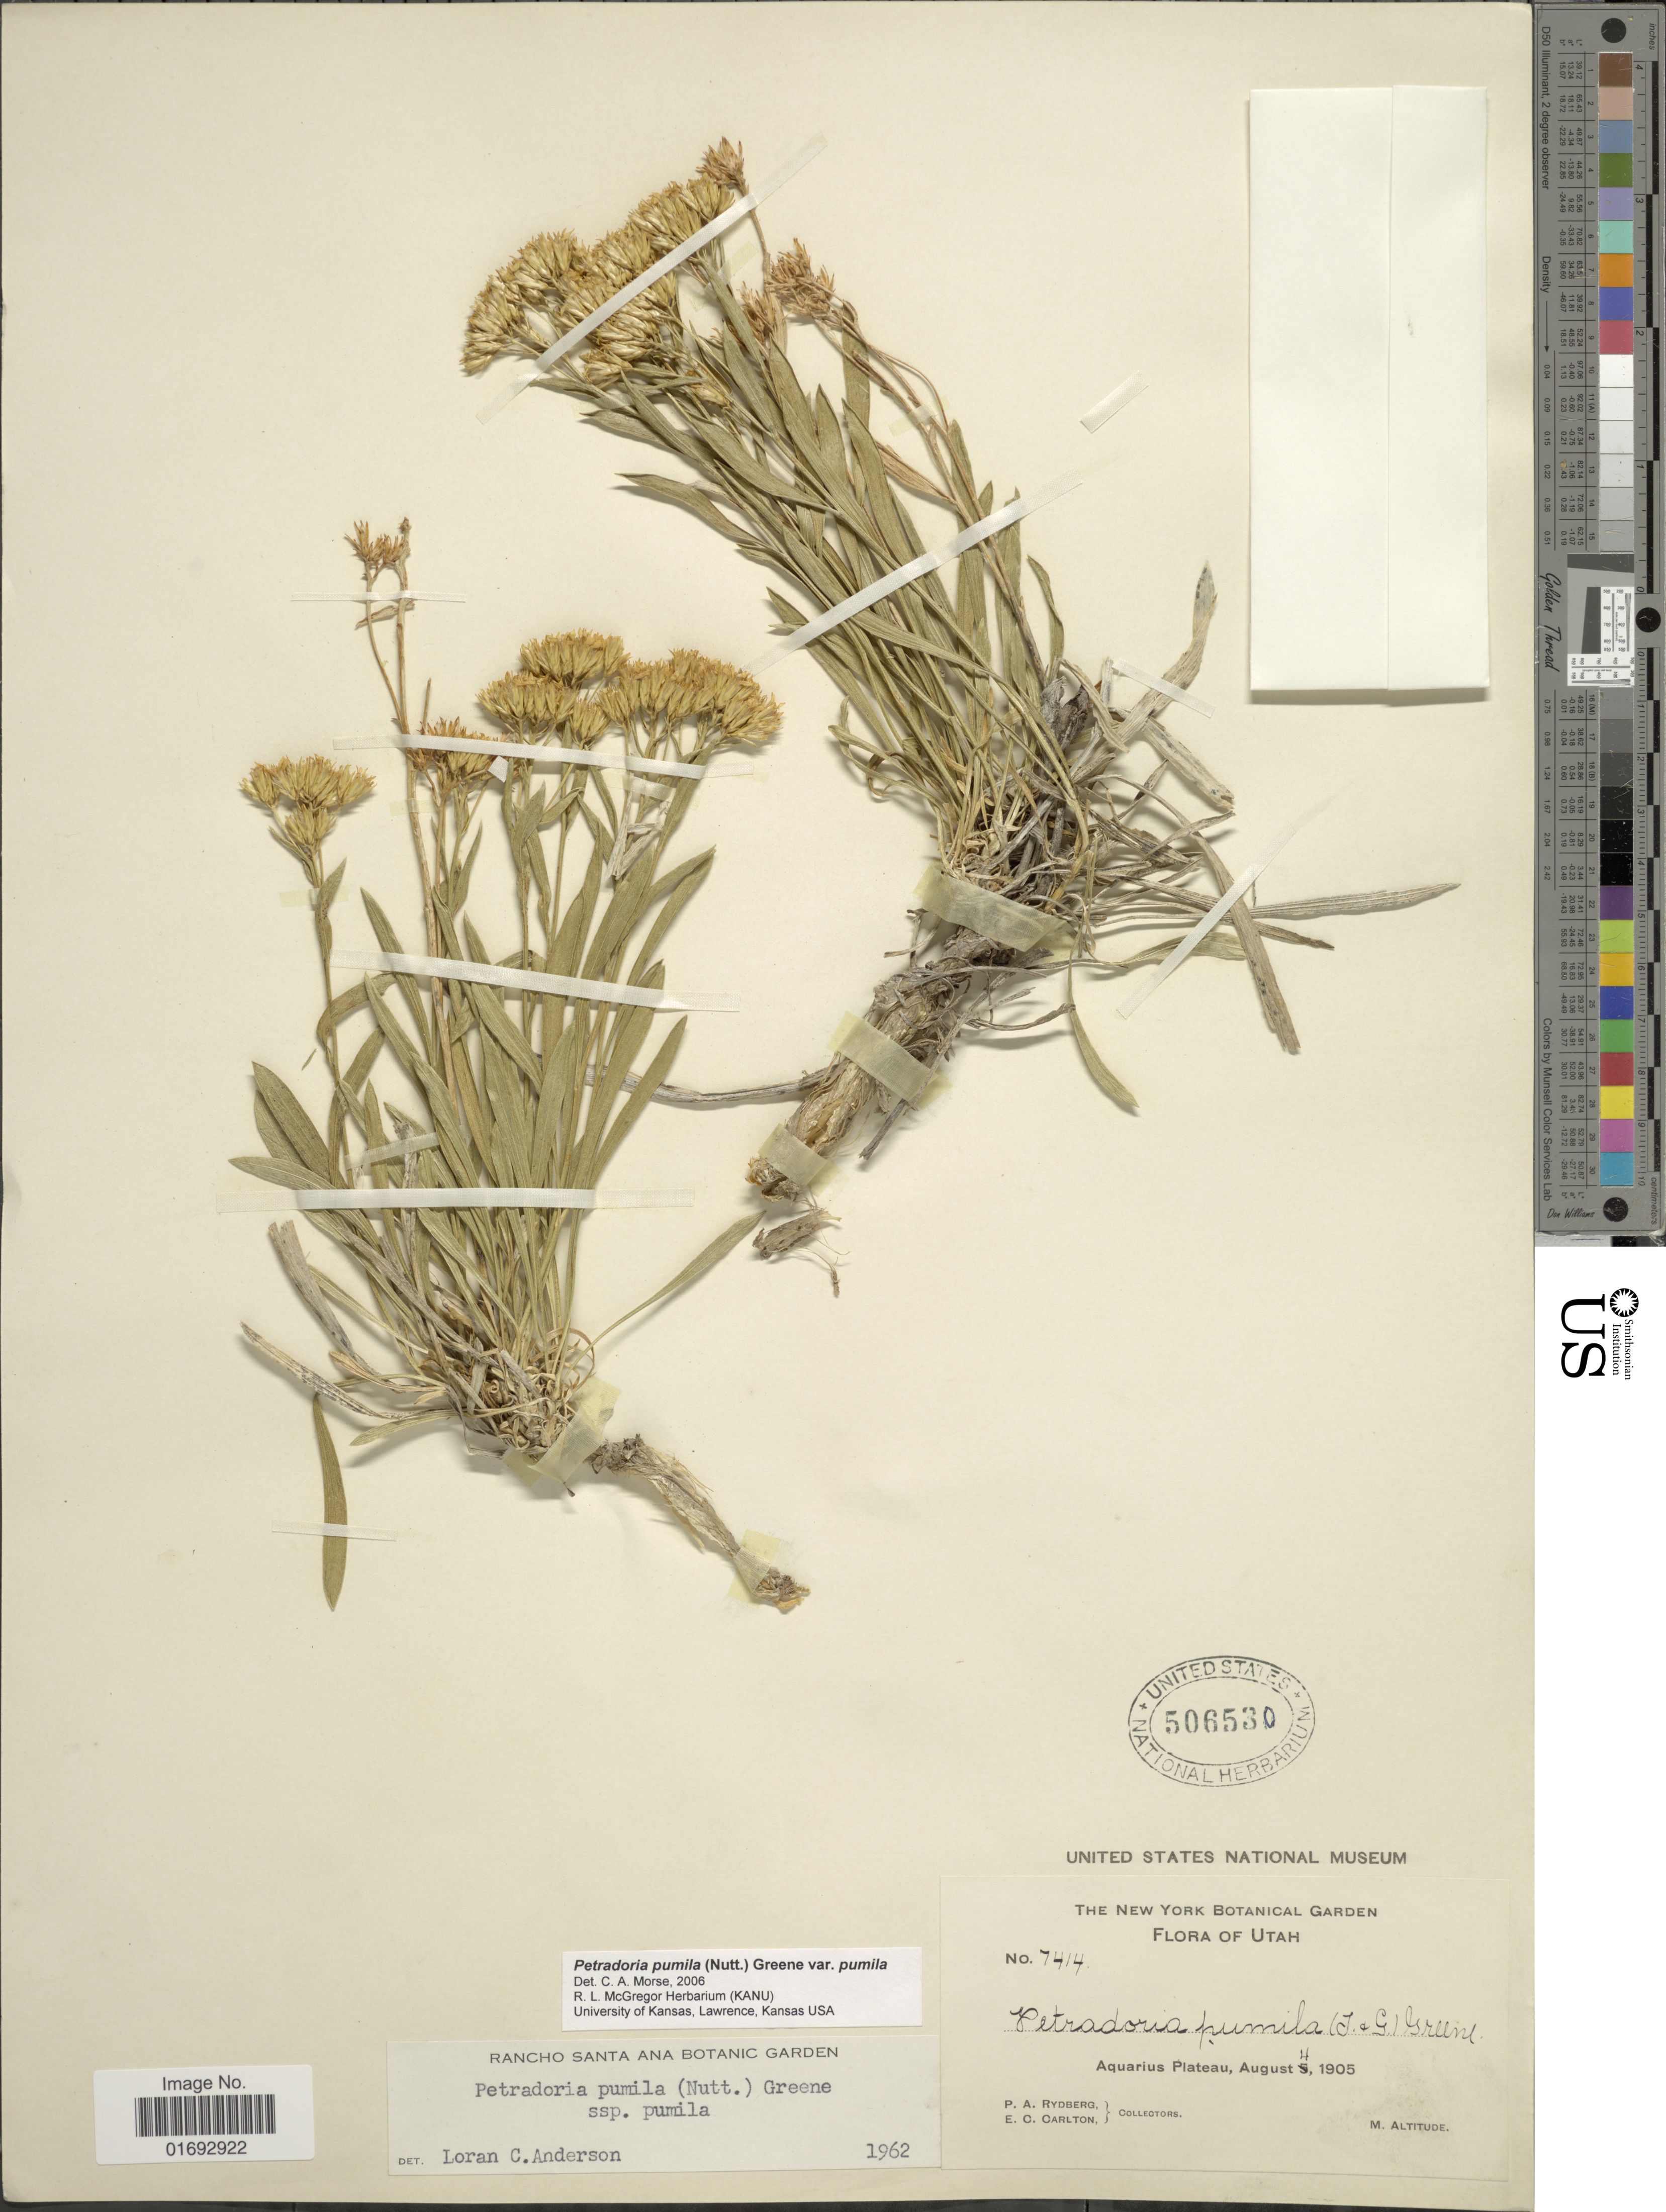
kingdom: Plantae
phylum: Tracheophyta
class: Magnoliopsida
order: Asterales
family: Asteraceae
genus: Petradoria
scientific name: Petradoria pumila var. pumila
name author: (Nutt.) Greene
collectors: P. A. Rydberg & E. Carlton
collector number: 7414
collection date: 1905-08-04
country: United States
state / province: Utah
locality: Aquarius Plateau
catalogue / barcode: US 506530